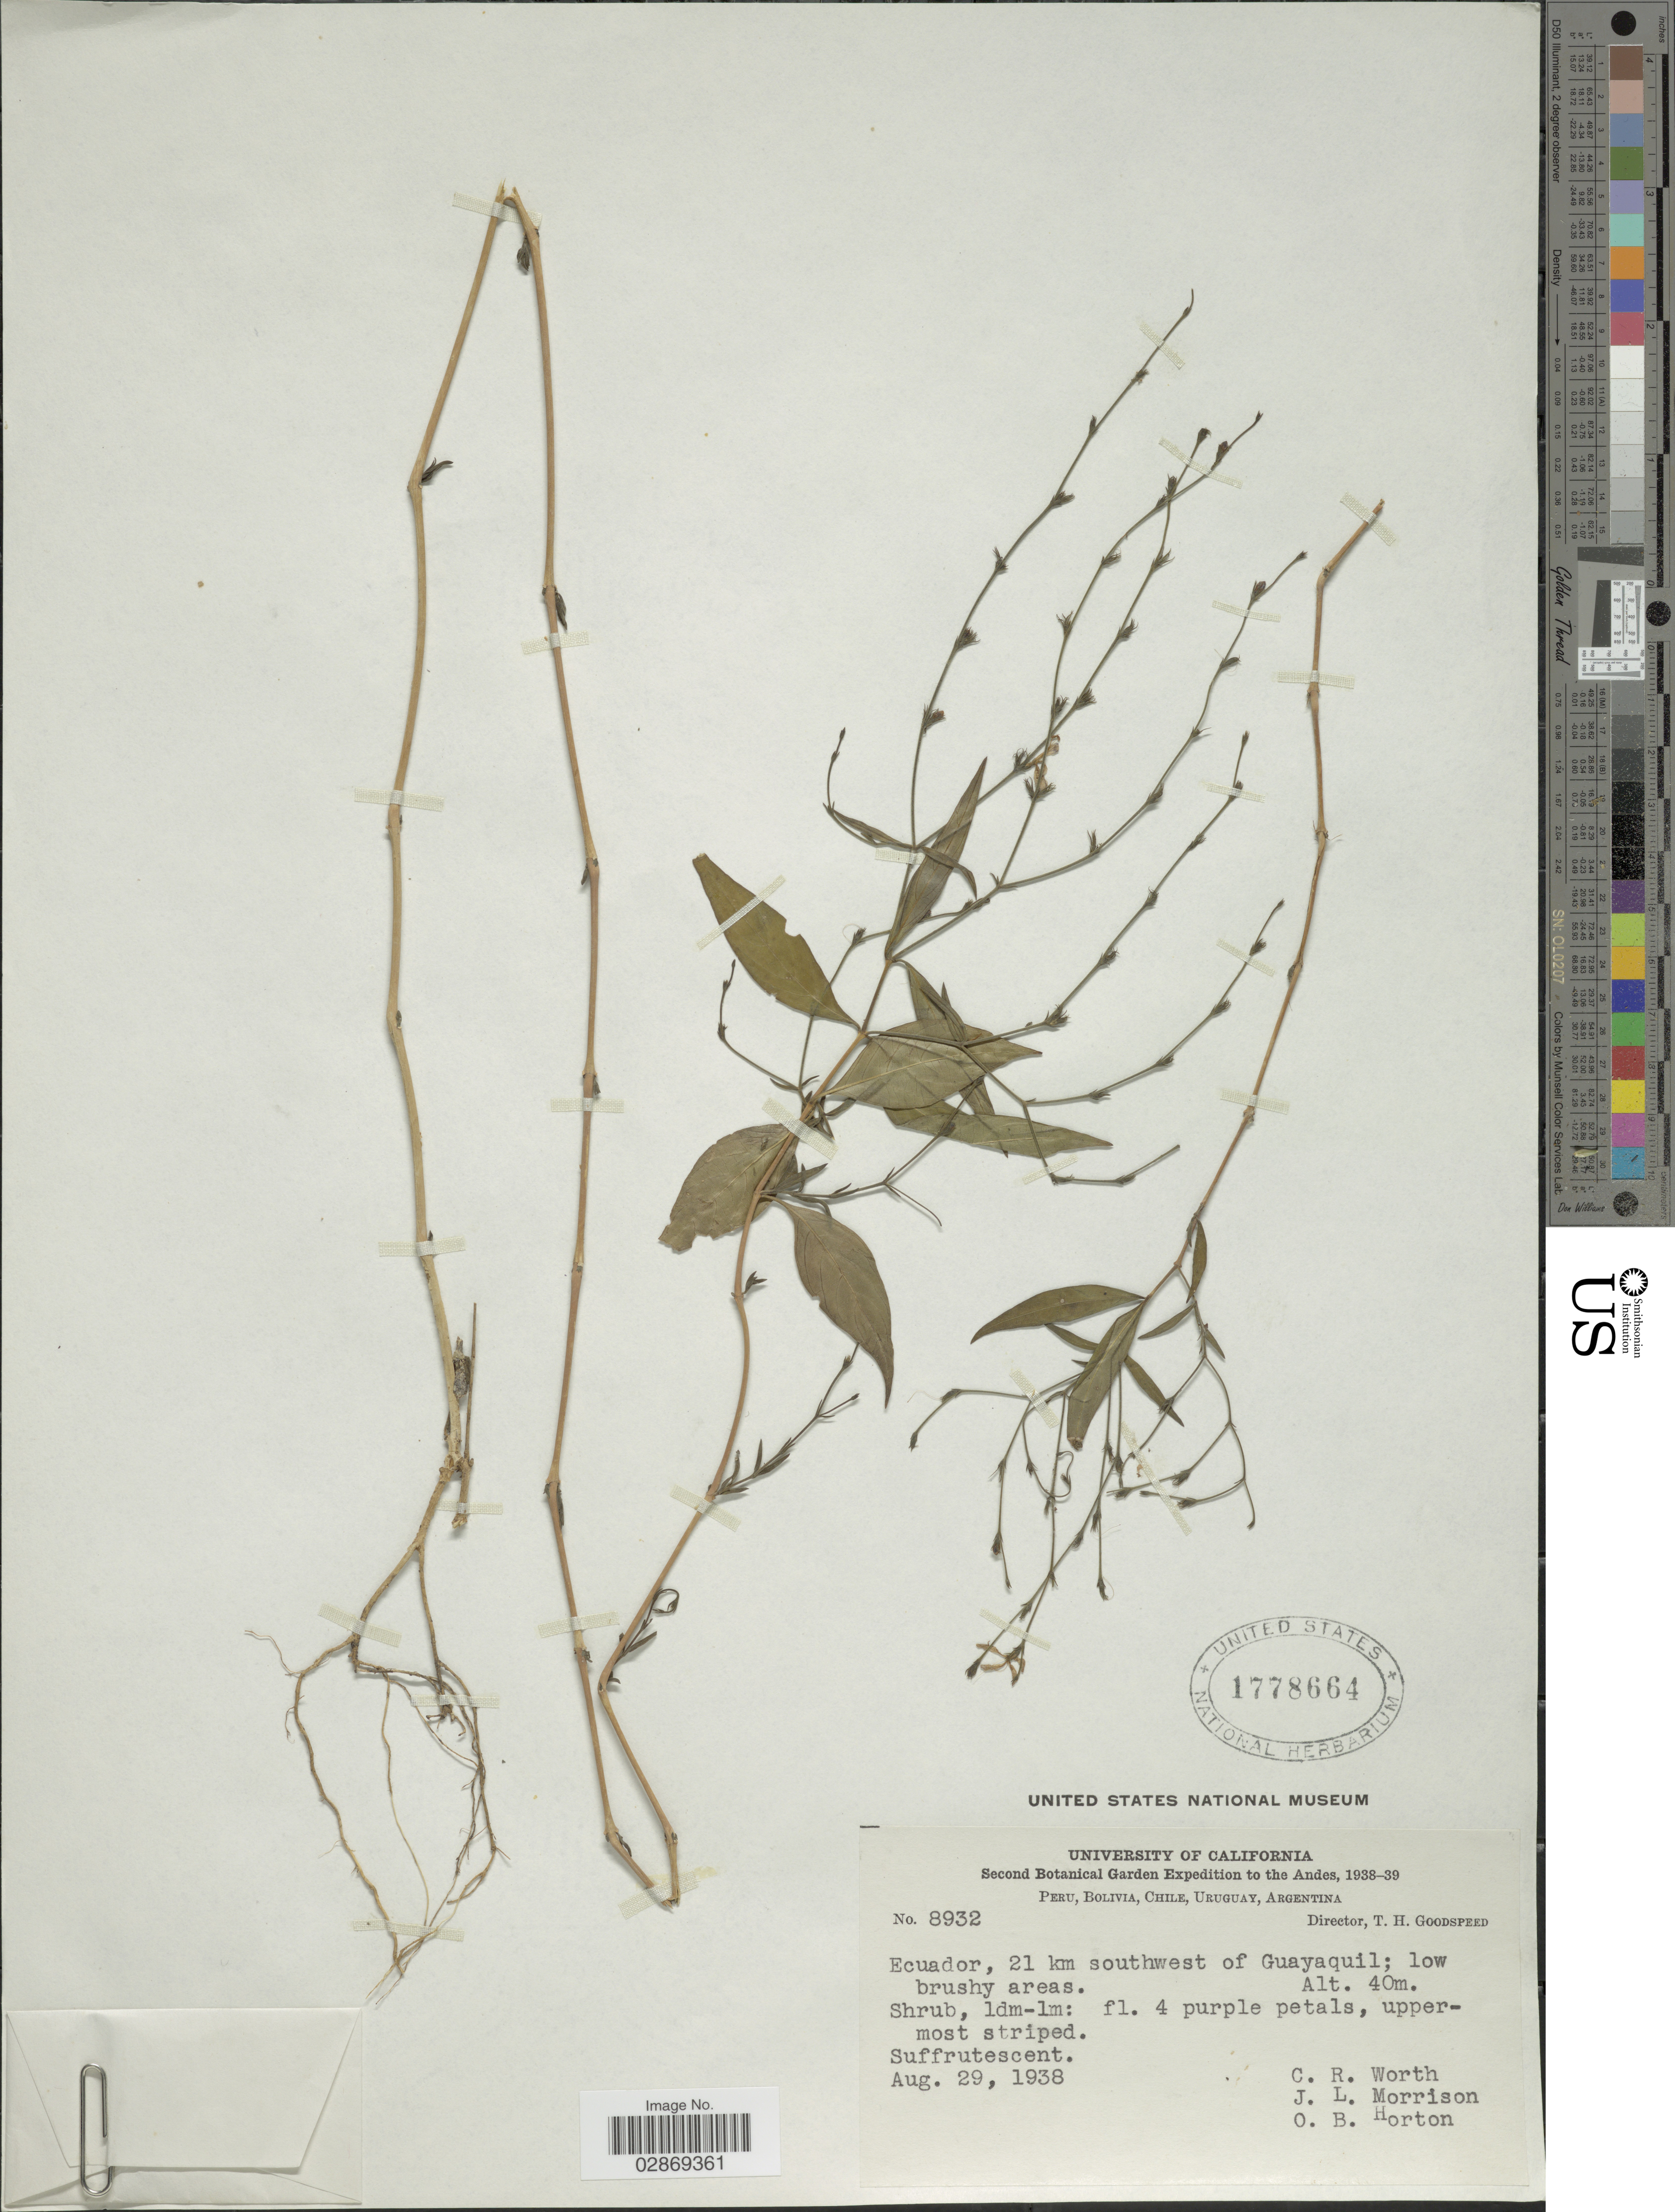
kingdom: Plantae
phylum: Tracheophyta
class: Magnoliopsida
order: Lamiales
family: Acanthaceae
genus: Carlowrightia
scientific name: Carlowrightia ecuadoriana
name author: T.F. Daniel & Wassh.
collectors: C. R. Worth, J. Morrison & O. B. Horton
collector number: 8932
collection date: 1938-08-29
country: Ecuador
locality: The Andes, 21 km southwest of Guayaquil.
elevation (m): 40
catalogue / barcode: US 1778664